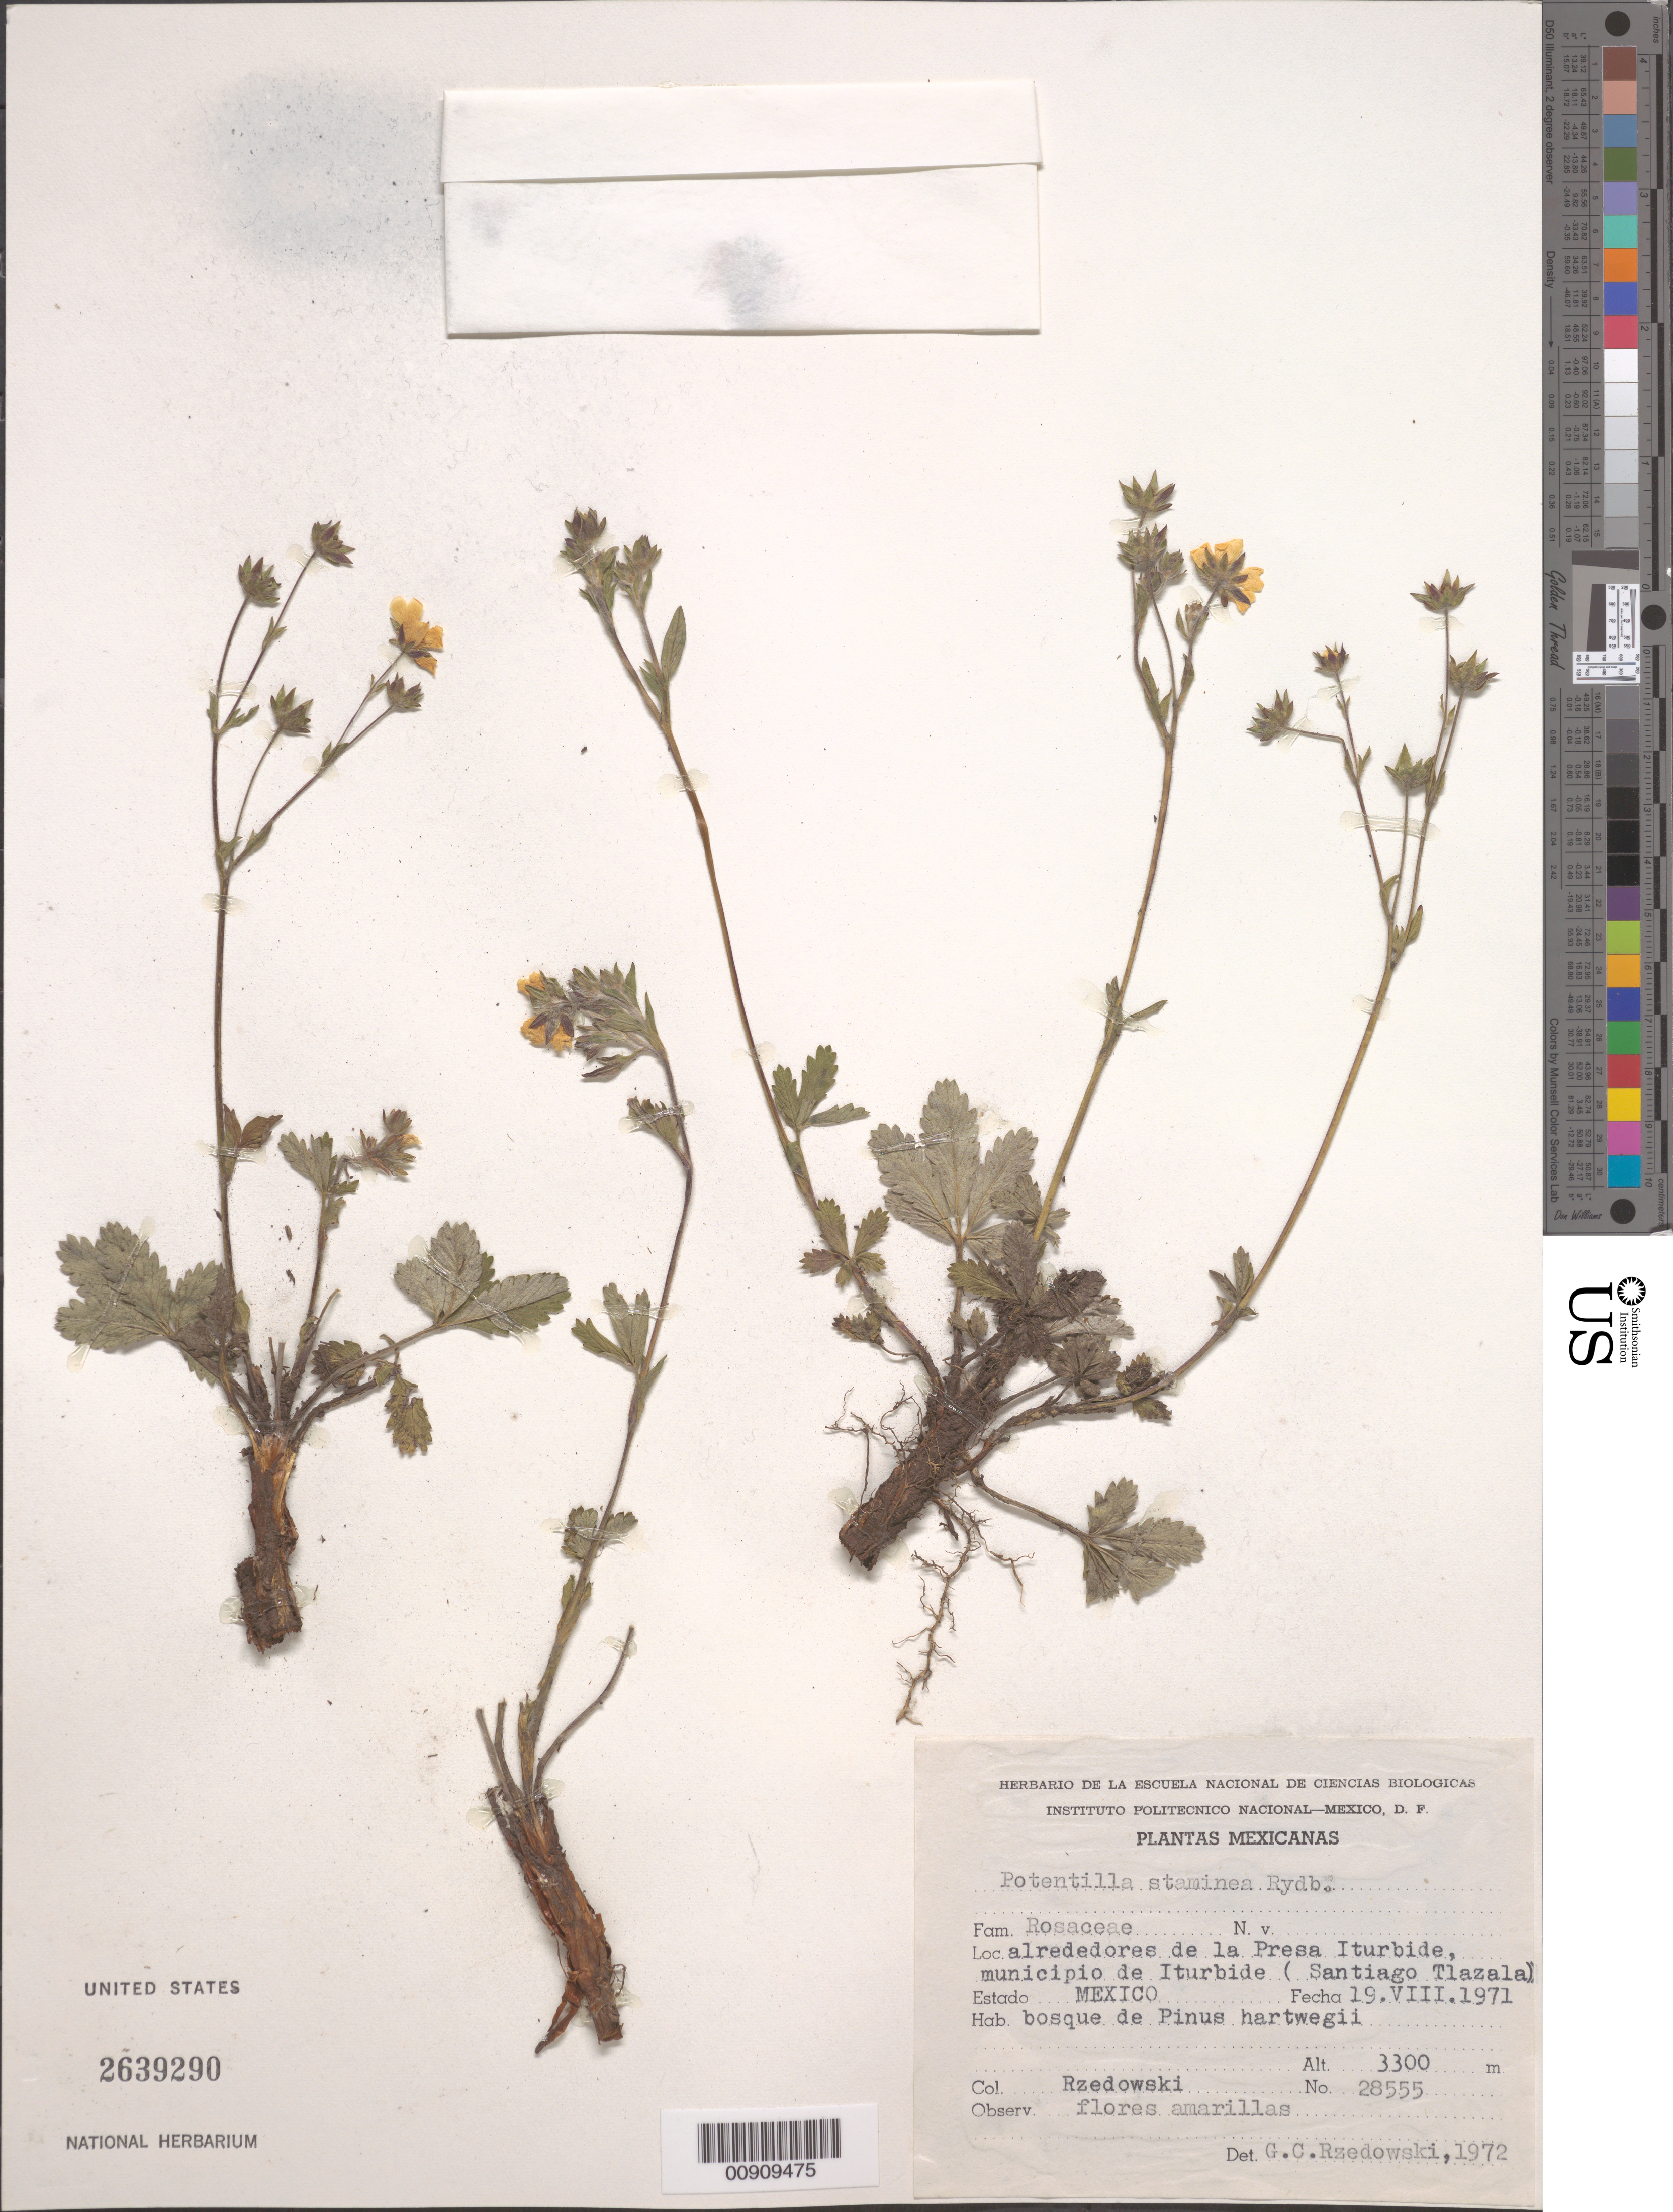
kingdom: Plantae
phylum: Tracheophyta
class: Magnoliopsida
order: Rosales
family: Rosaceae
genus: Potentilla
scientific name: Potentilla staminea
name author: Rydb.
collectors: J. Rzedowski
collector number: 28555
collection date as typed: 19 Aug 1971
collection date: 1971-08-19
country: Mexico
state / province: México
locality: Alrededores de la Presa Iturbide, municipio de Iturbide (Santiago Tlazala), Estado México.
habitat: Bosque de Pinus hartwegii.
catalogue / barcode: US 2639290